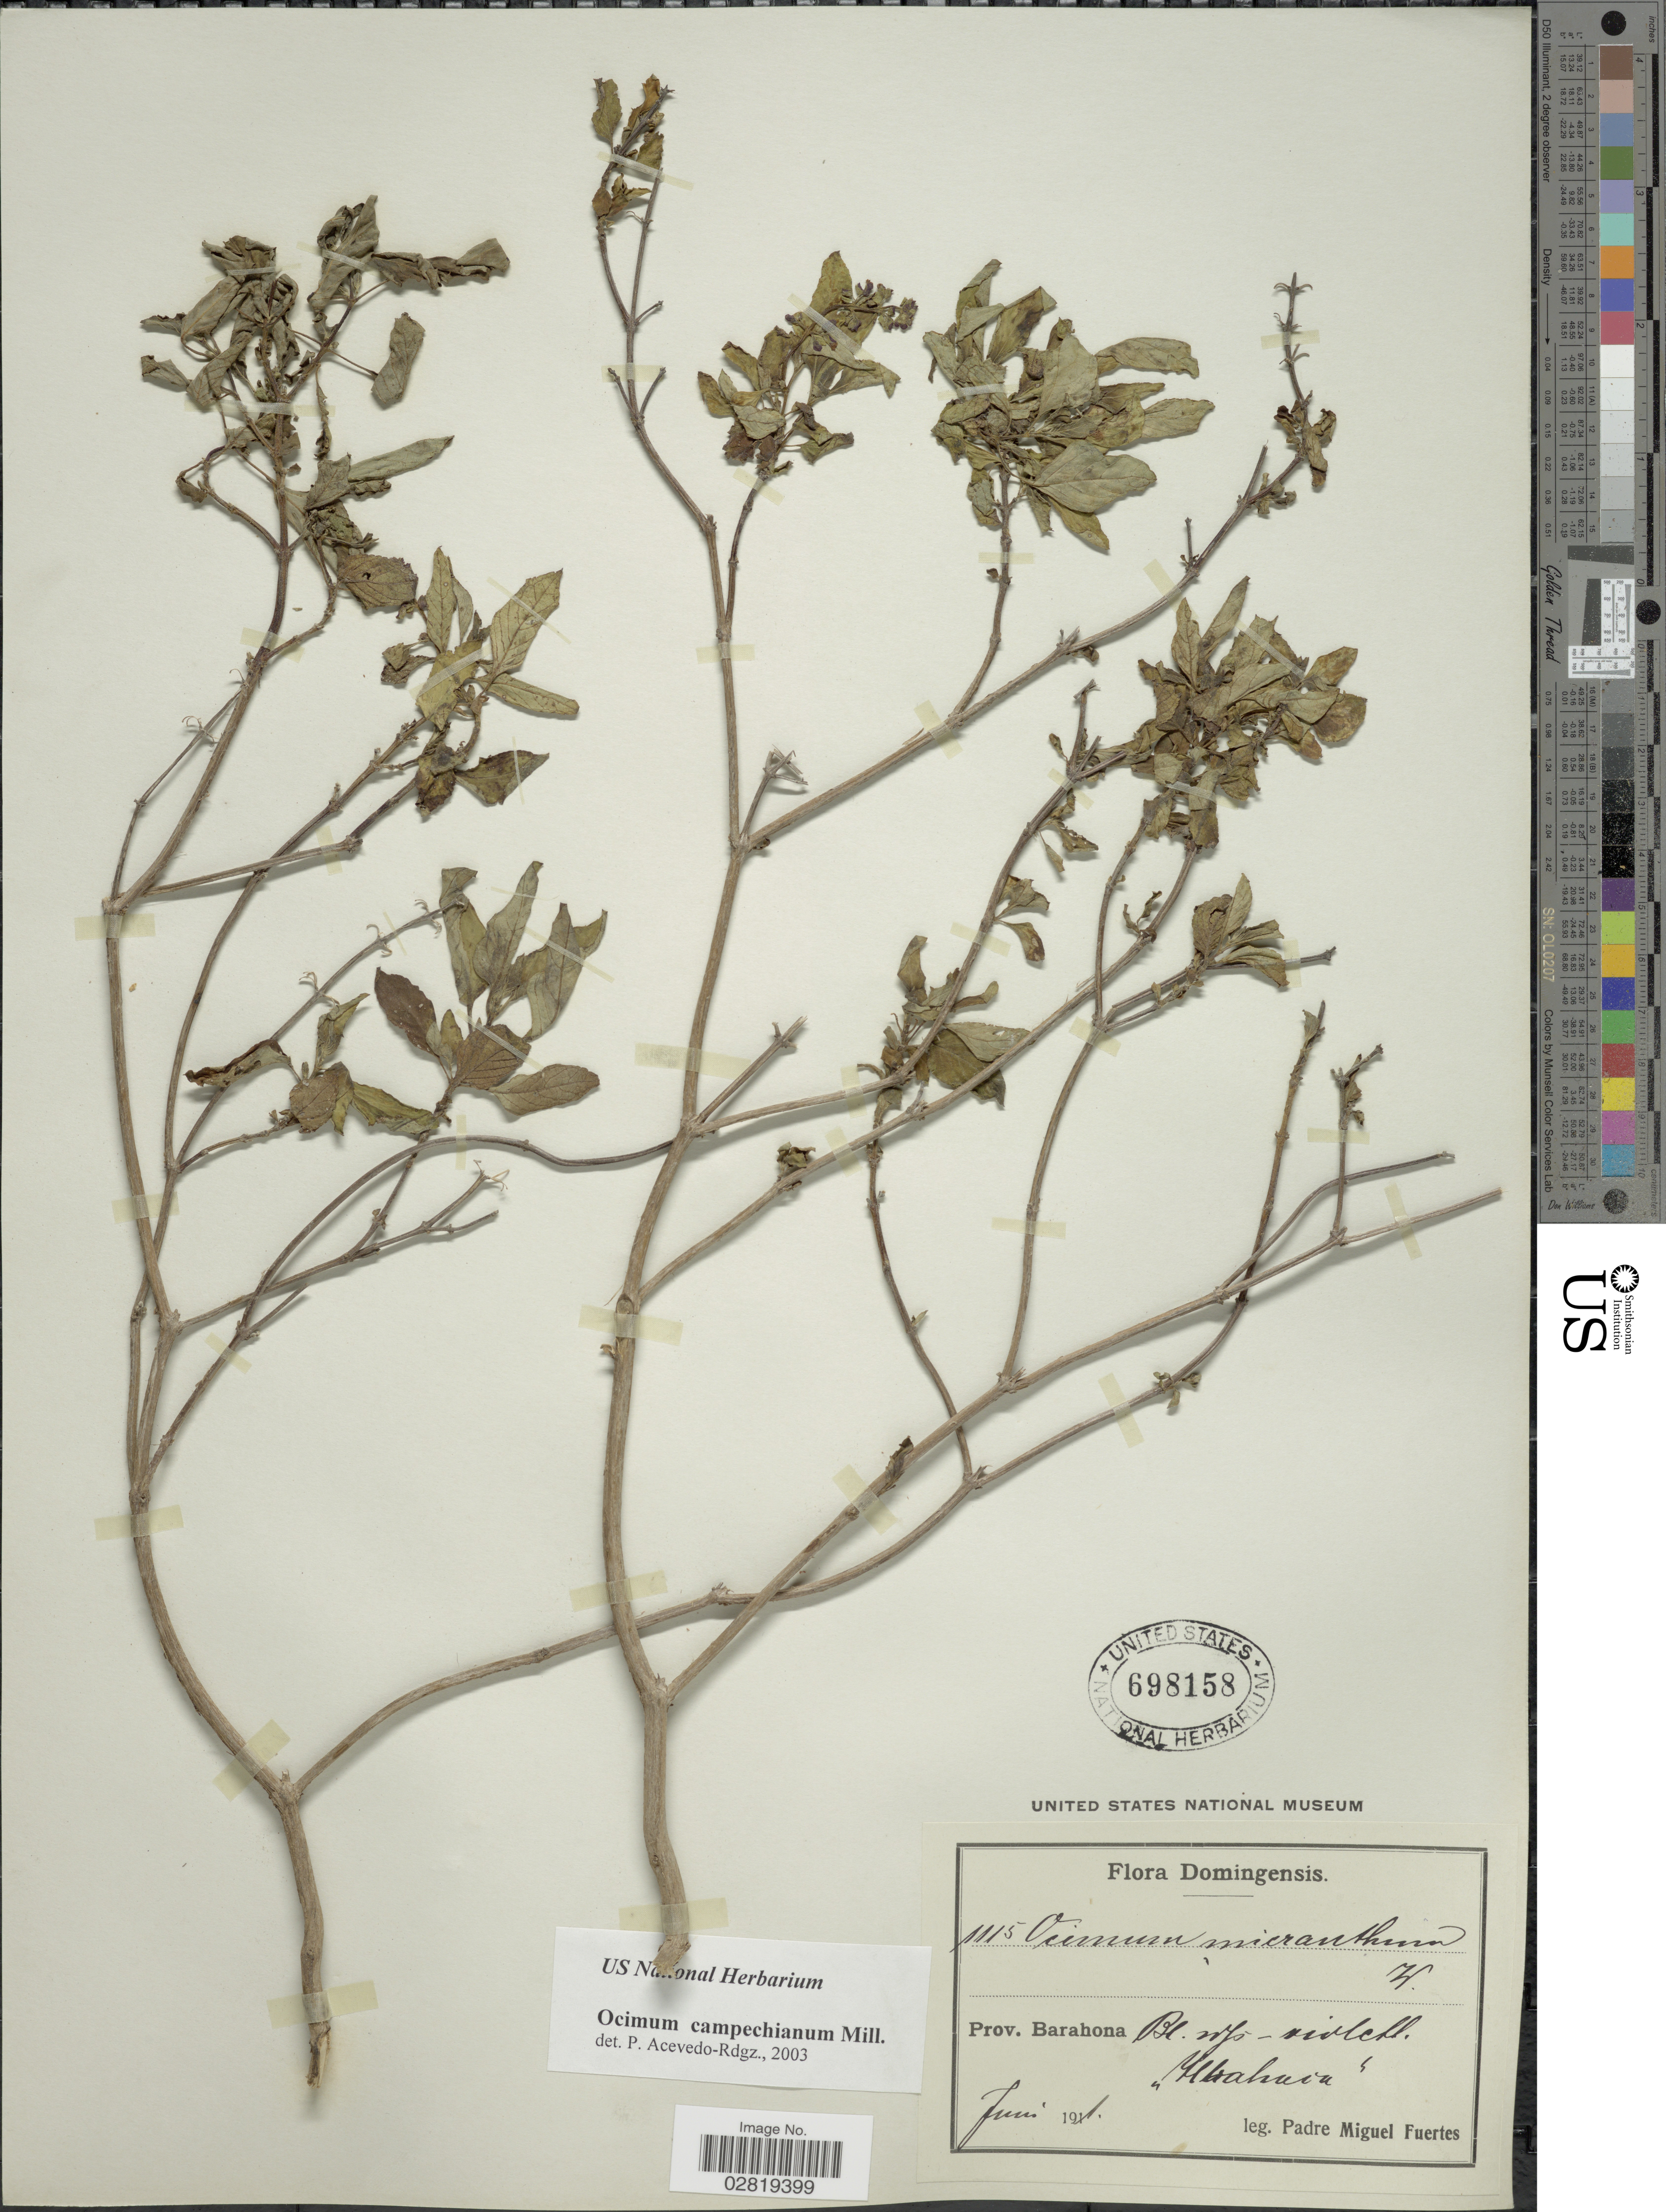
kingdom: Plantae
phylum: Tracheophyta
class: Magnoliopsida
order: Lamiales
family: Lamiaceae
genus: Ocimum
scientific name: Ocimum campechianum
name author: Mill.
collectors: M. D. Fuertes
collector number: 1115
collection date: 1911-06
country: Dominican Republic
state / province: Barahona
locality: Prov. Barahona, [illegible text].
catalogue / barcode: US 698158